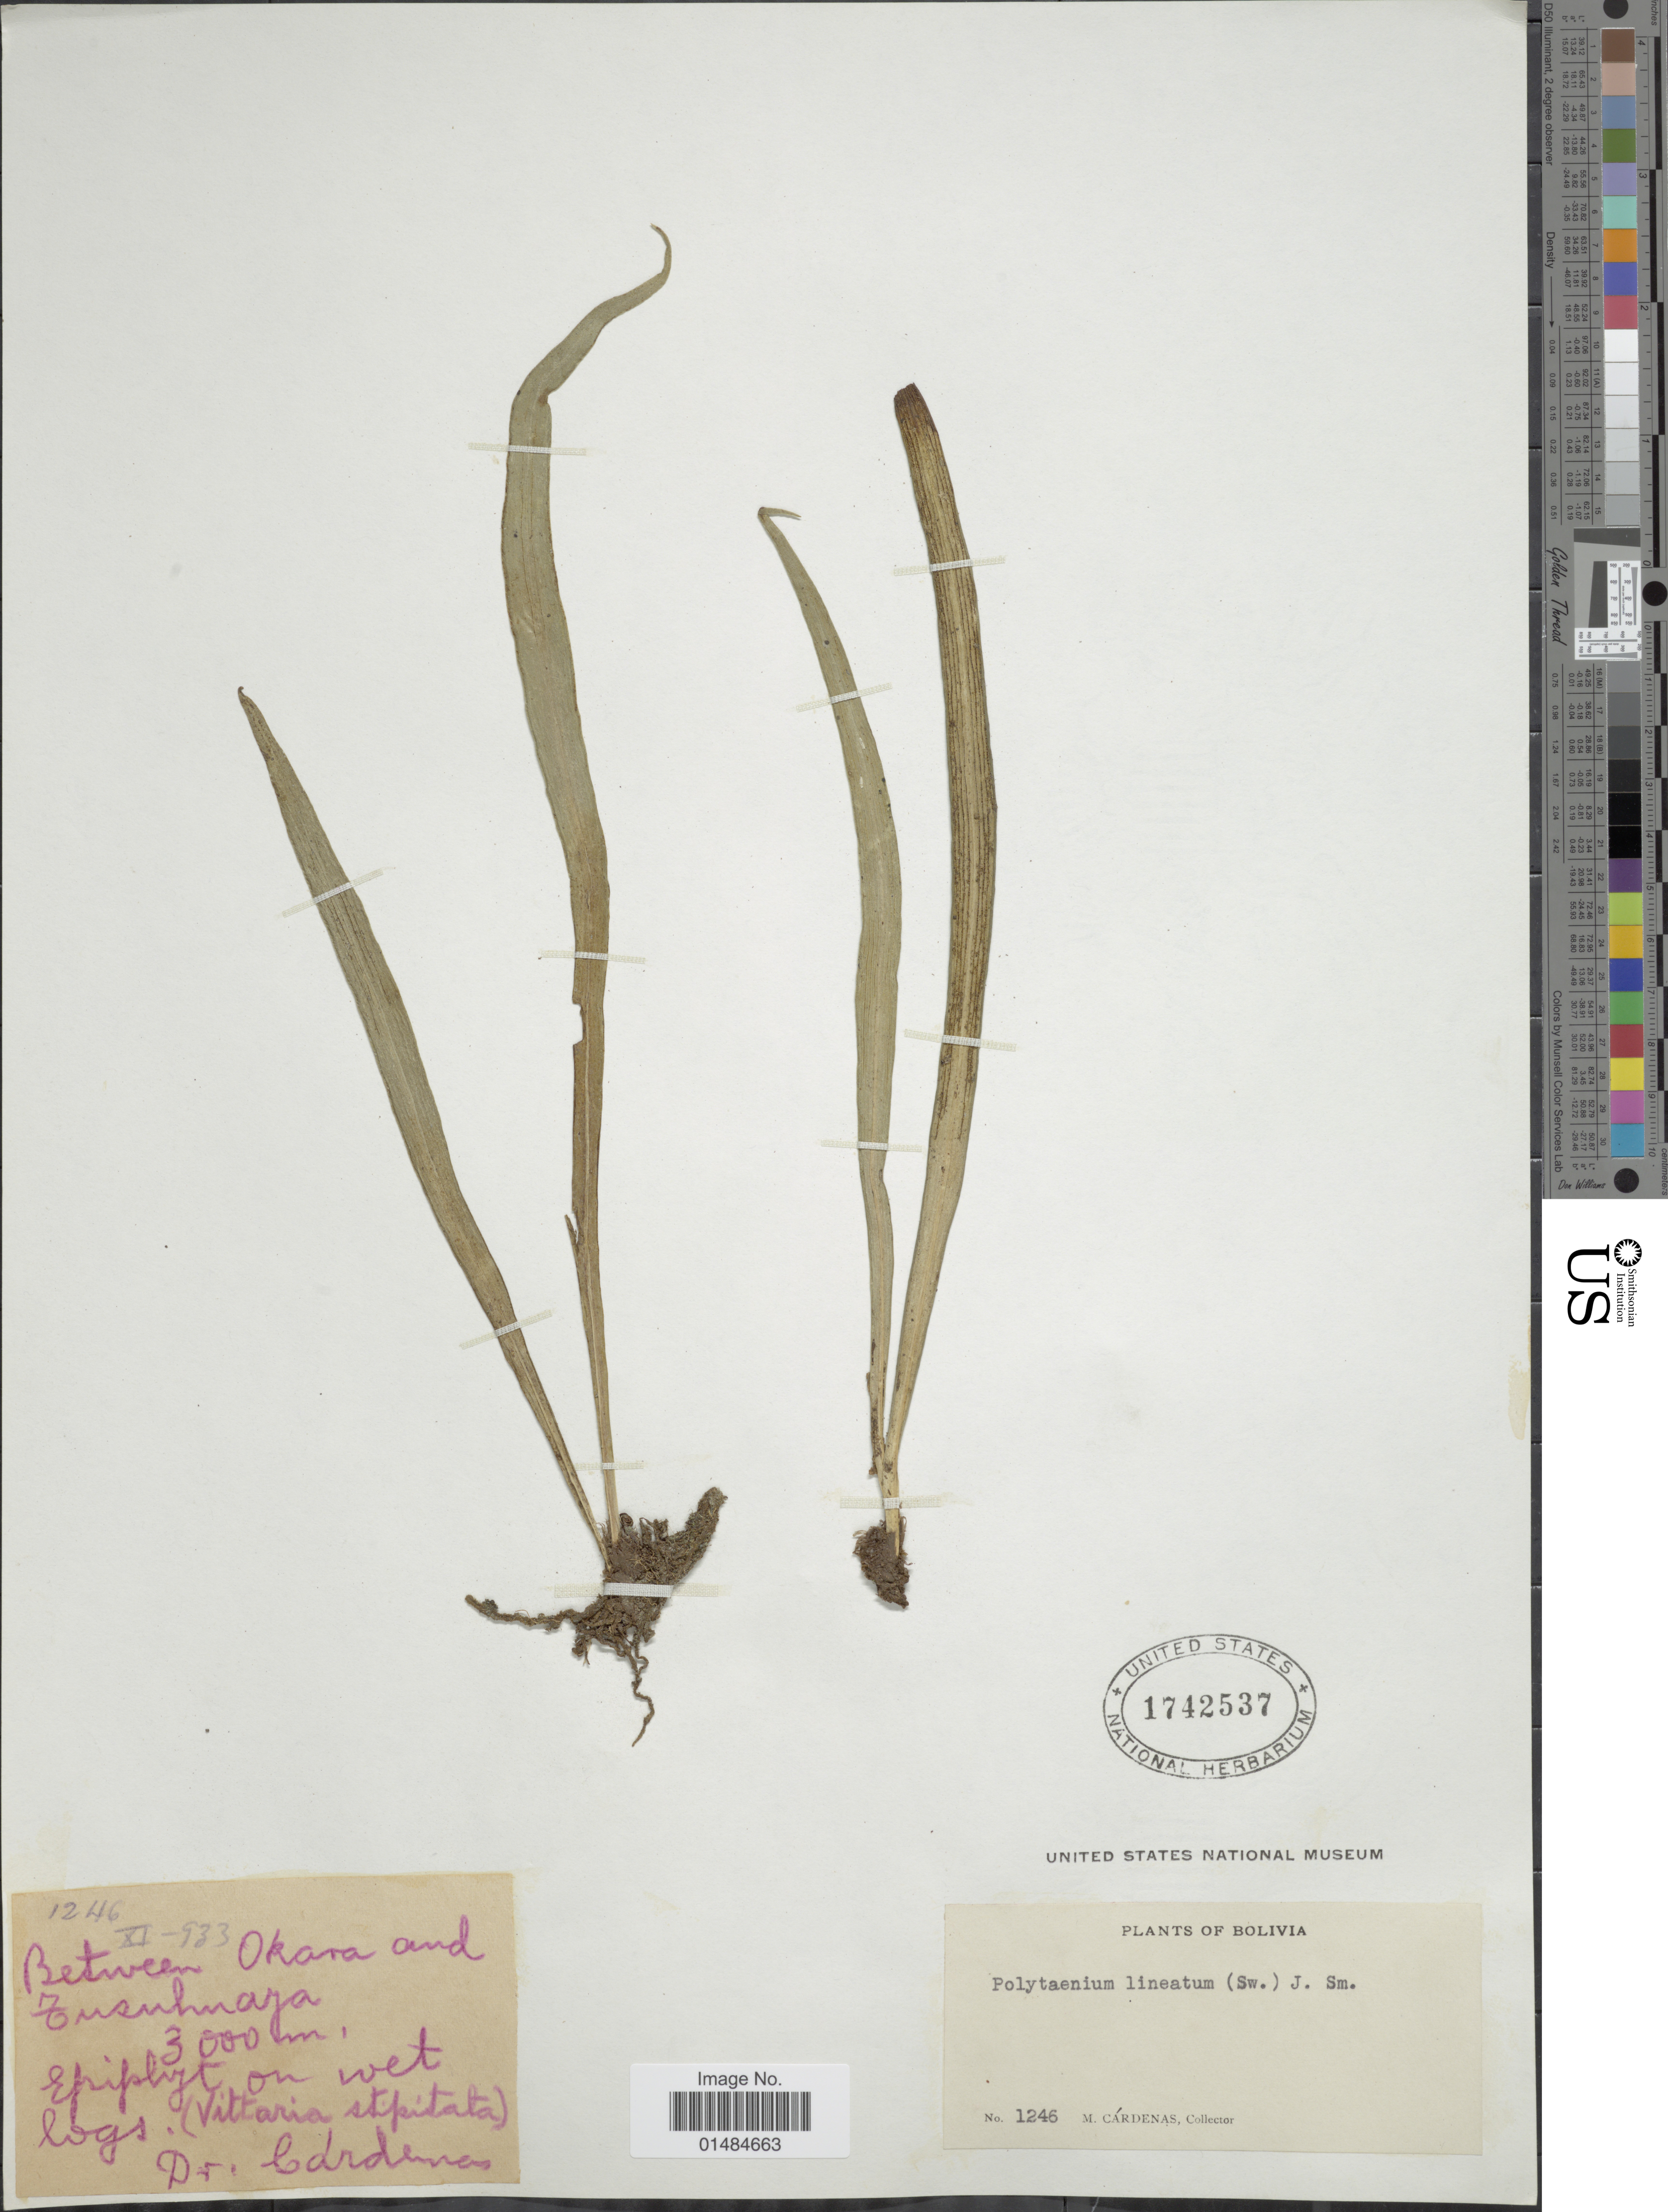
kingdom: Plantae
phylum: Tracheophyta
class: Polypodiopsida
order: Polypodiales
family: Pteridaceae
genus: Polytaenium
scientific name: Polytaenium lineatum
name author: (Sw.) J. Sm.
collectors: M. Cárdenas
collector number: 1246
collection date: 1933-11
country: Bolivia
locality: Between Okara and Tusuhuaya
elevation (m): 3000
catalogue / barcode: US 1742537